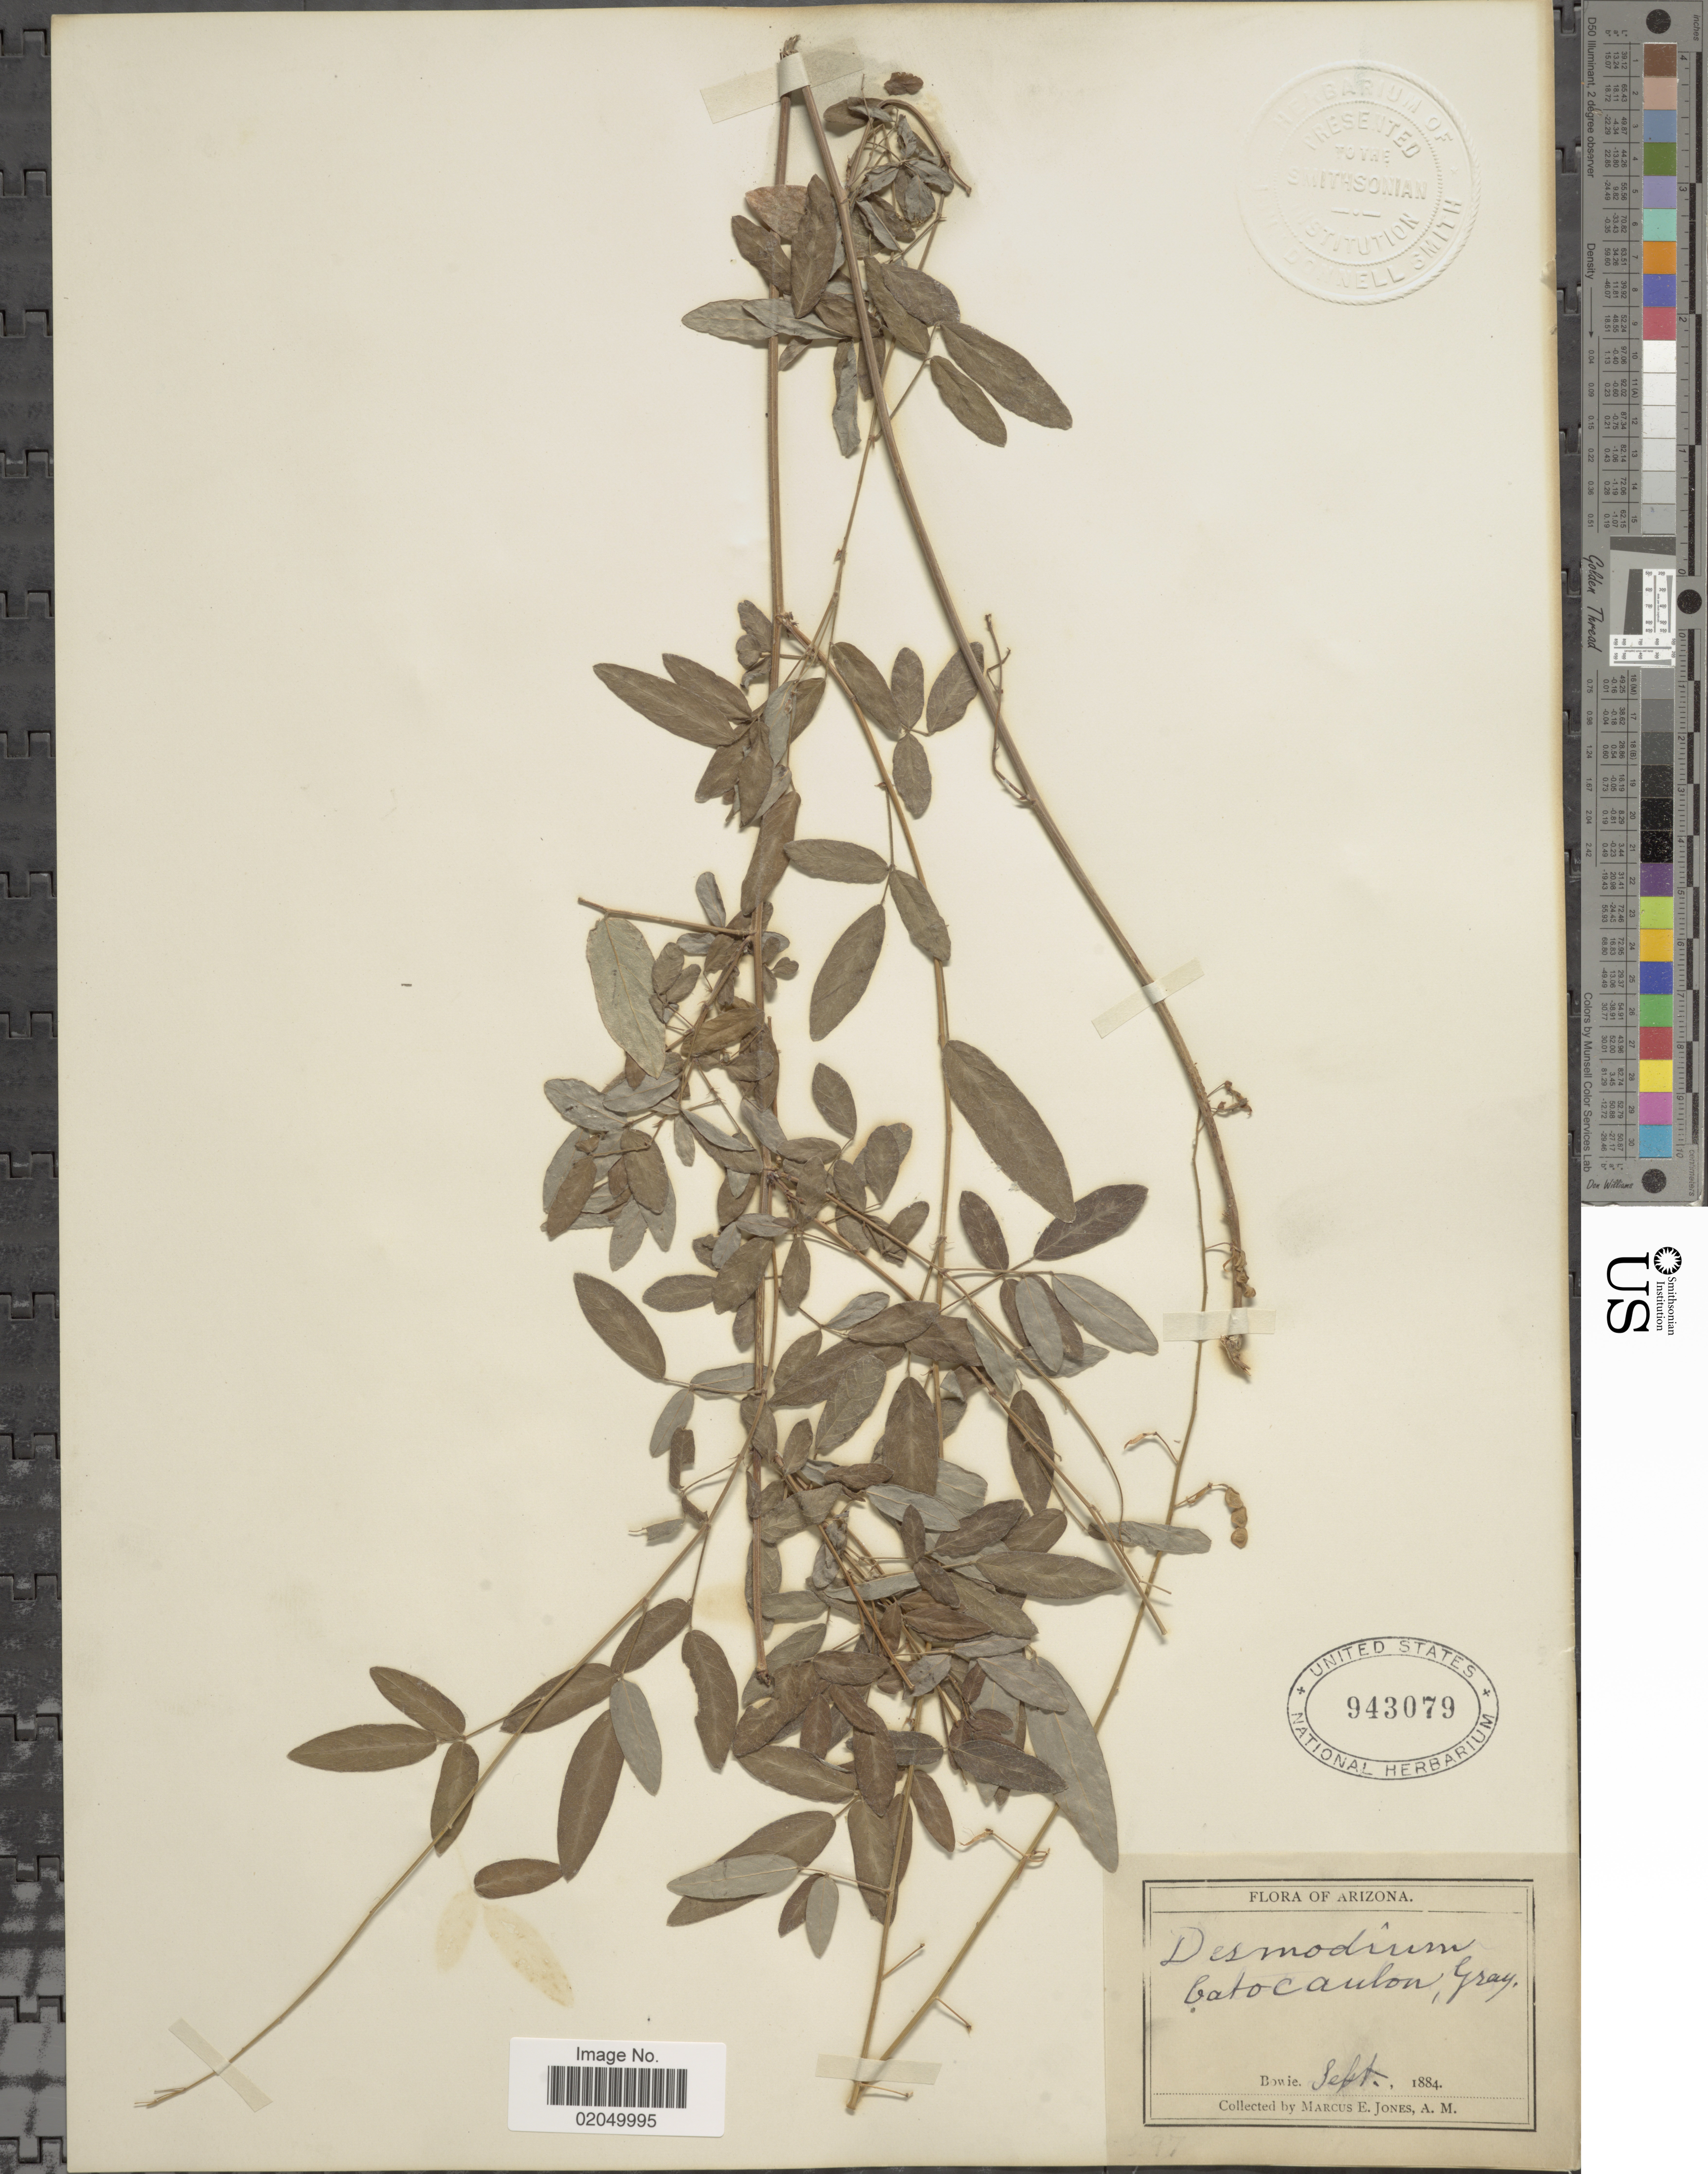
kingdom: Plantae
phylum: Tracheophyta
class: Magnoliopsida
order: Fabales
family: Fabaceae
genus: Desmodium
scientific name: Desmodium batocaulon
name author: A. Gray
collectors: M. E. Jones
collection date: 1884-09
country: United States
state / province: Arizona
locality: Bowie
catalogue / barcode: US 943079